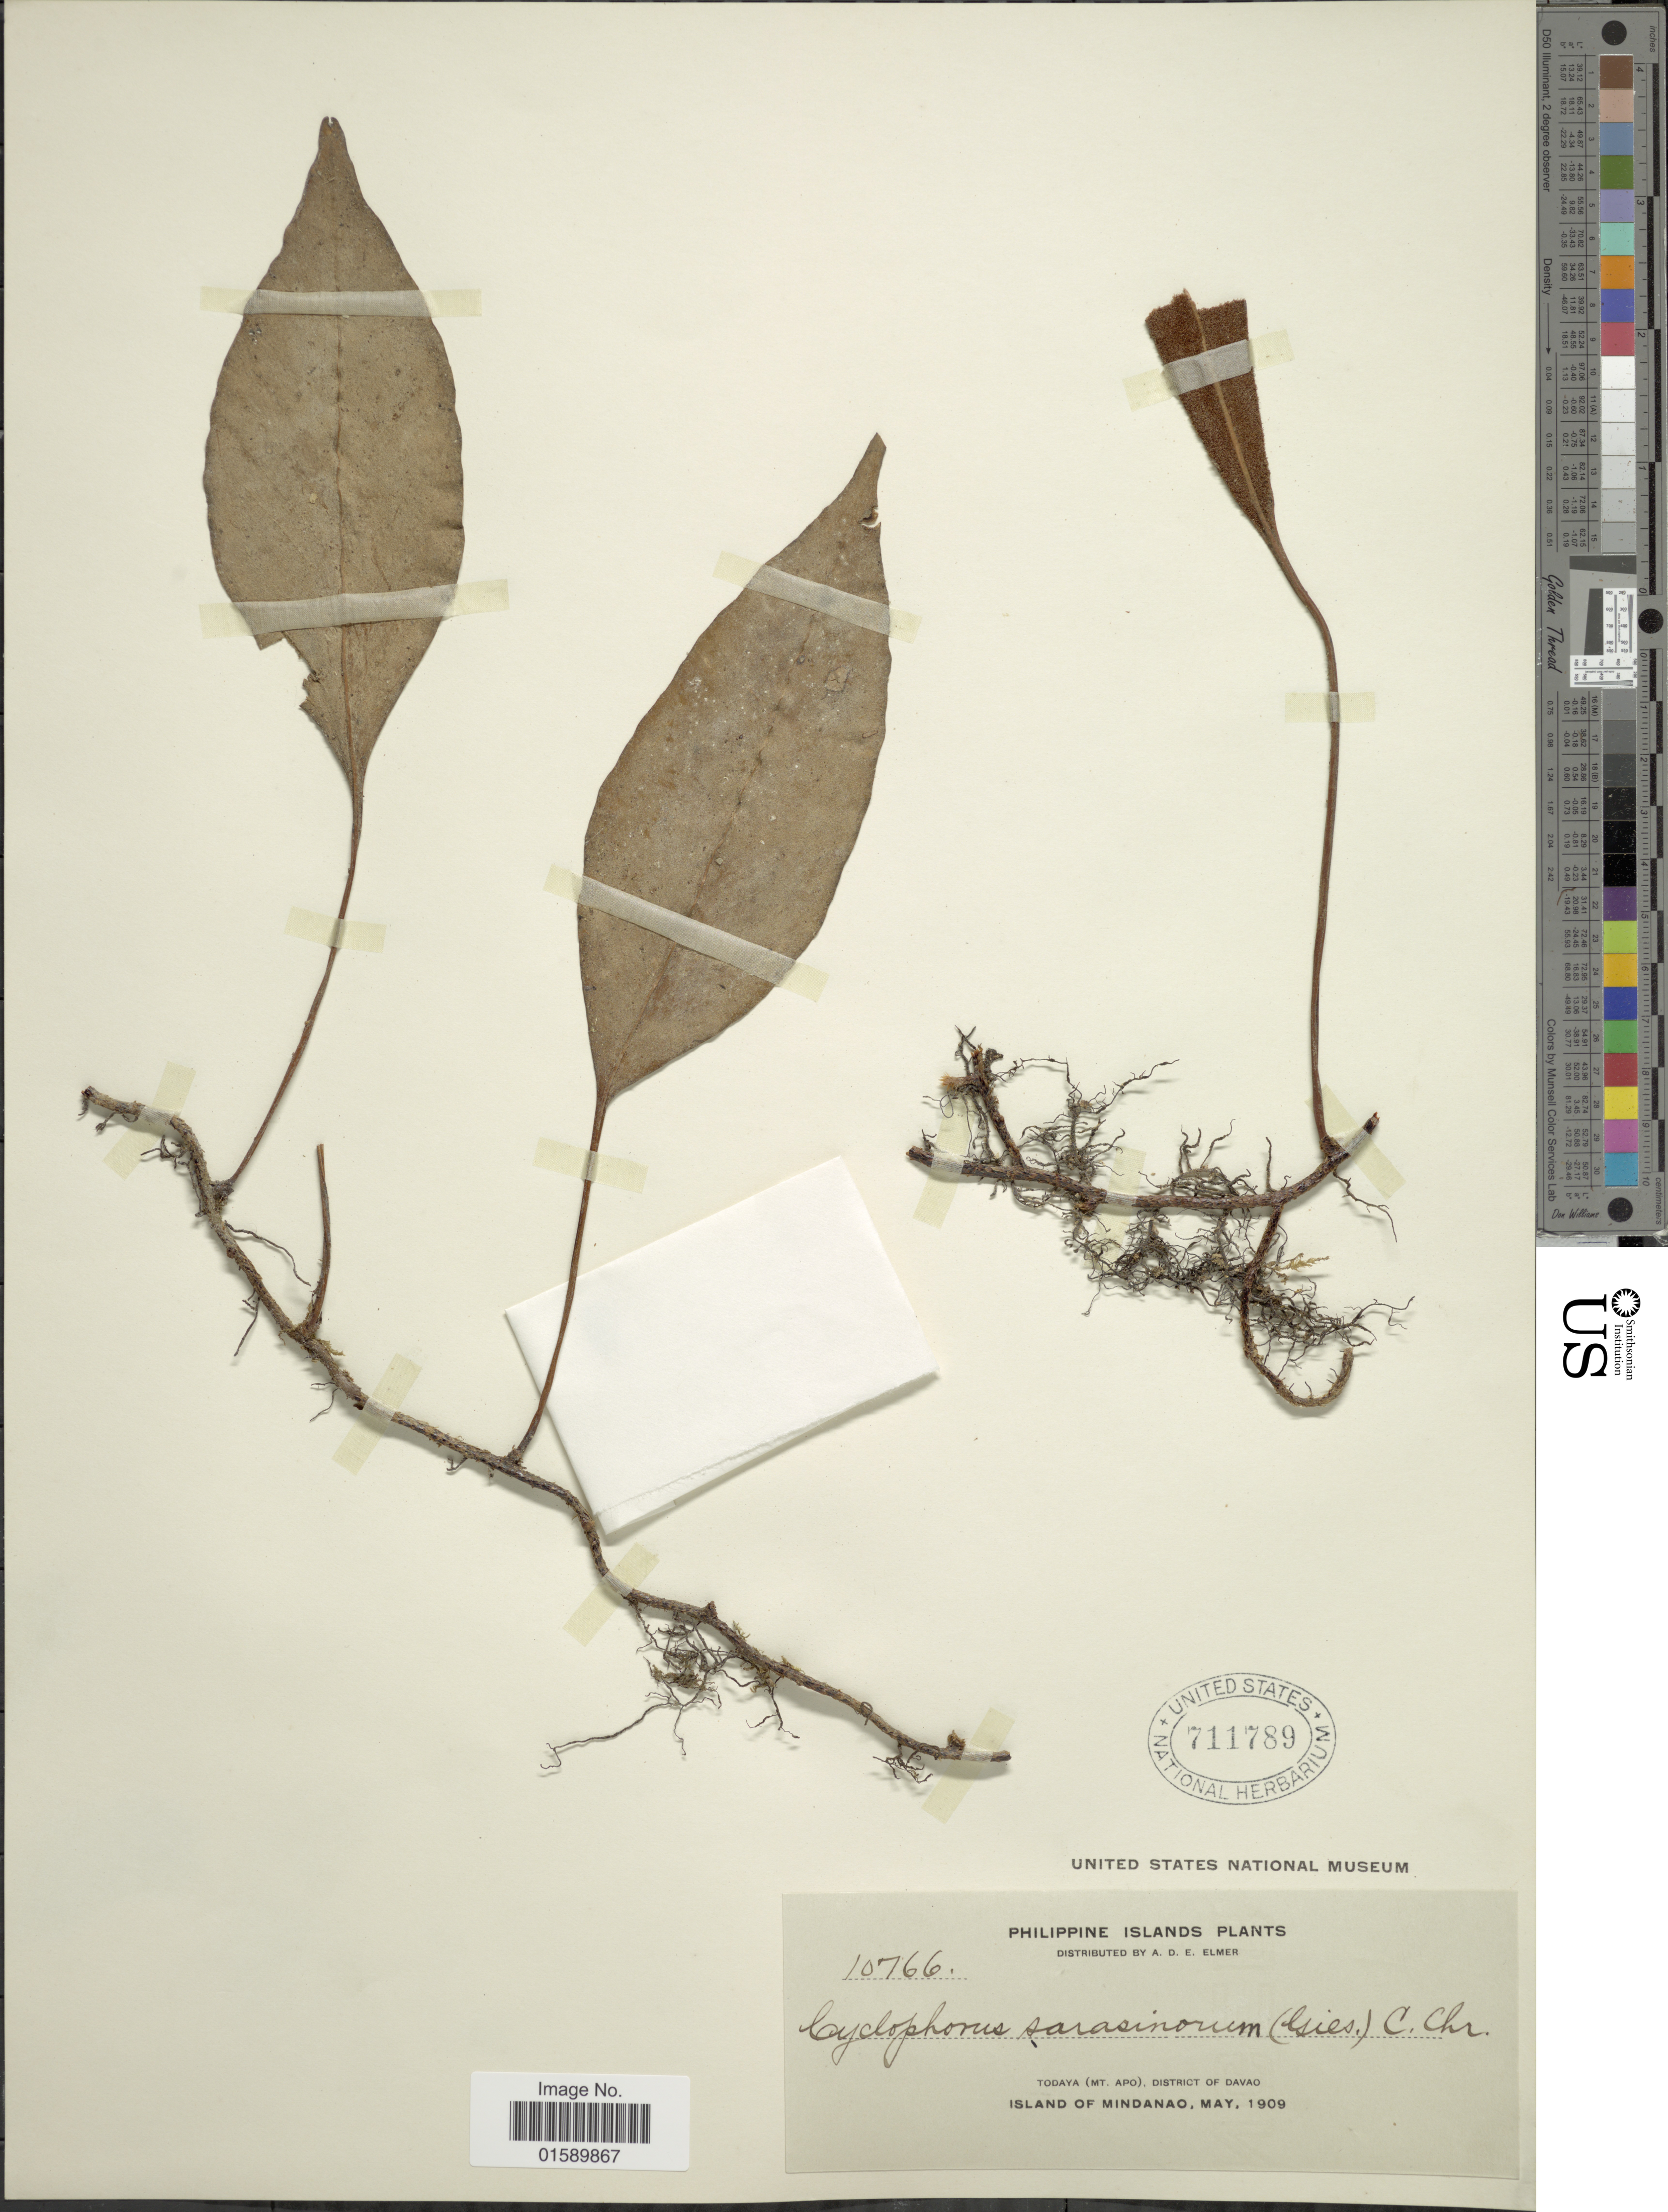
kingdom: Plantae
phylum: Tracheophyta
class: Polypodiopsida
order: Polypodiales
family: Polypodiaceae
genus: Pyrrosia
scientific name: Pyrrosia sarasinorum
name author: (Giesenh.)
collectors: A. D. E. Elmer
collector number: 10766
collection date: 1909-05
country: Philippines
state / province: Davao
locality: Todaya (Mt. Apo), District of Davao, Island of Mindanao.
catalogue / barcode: US 711789